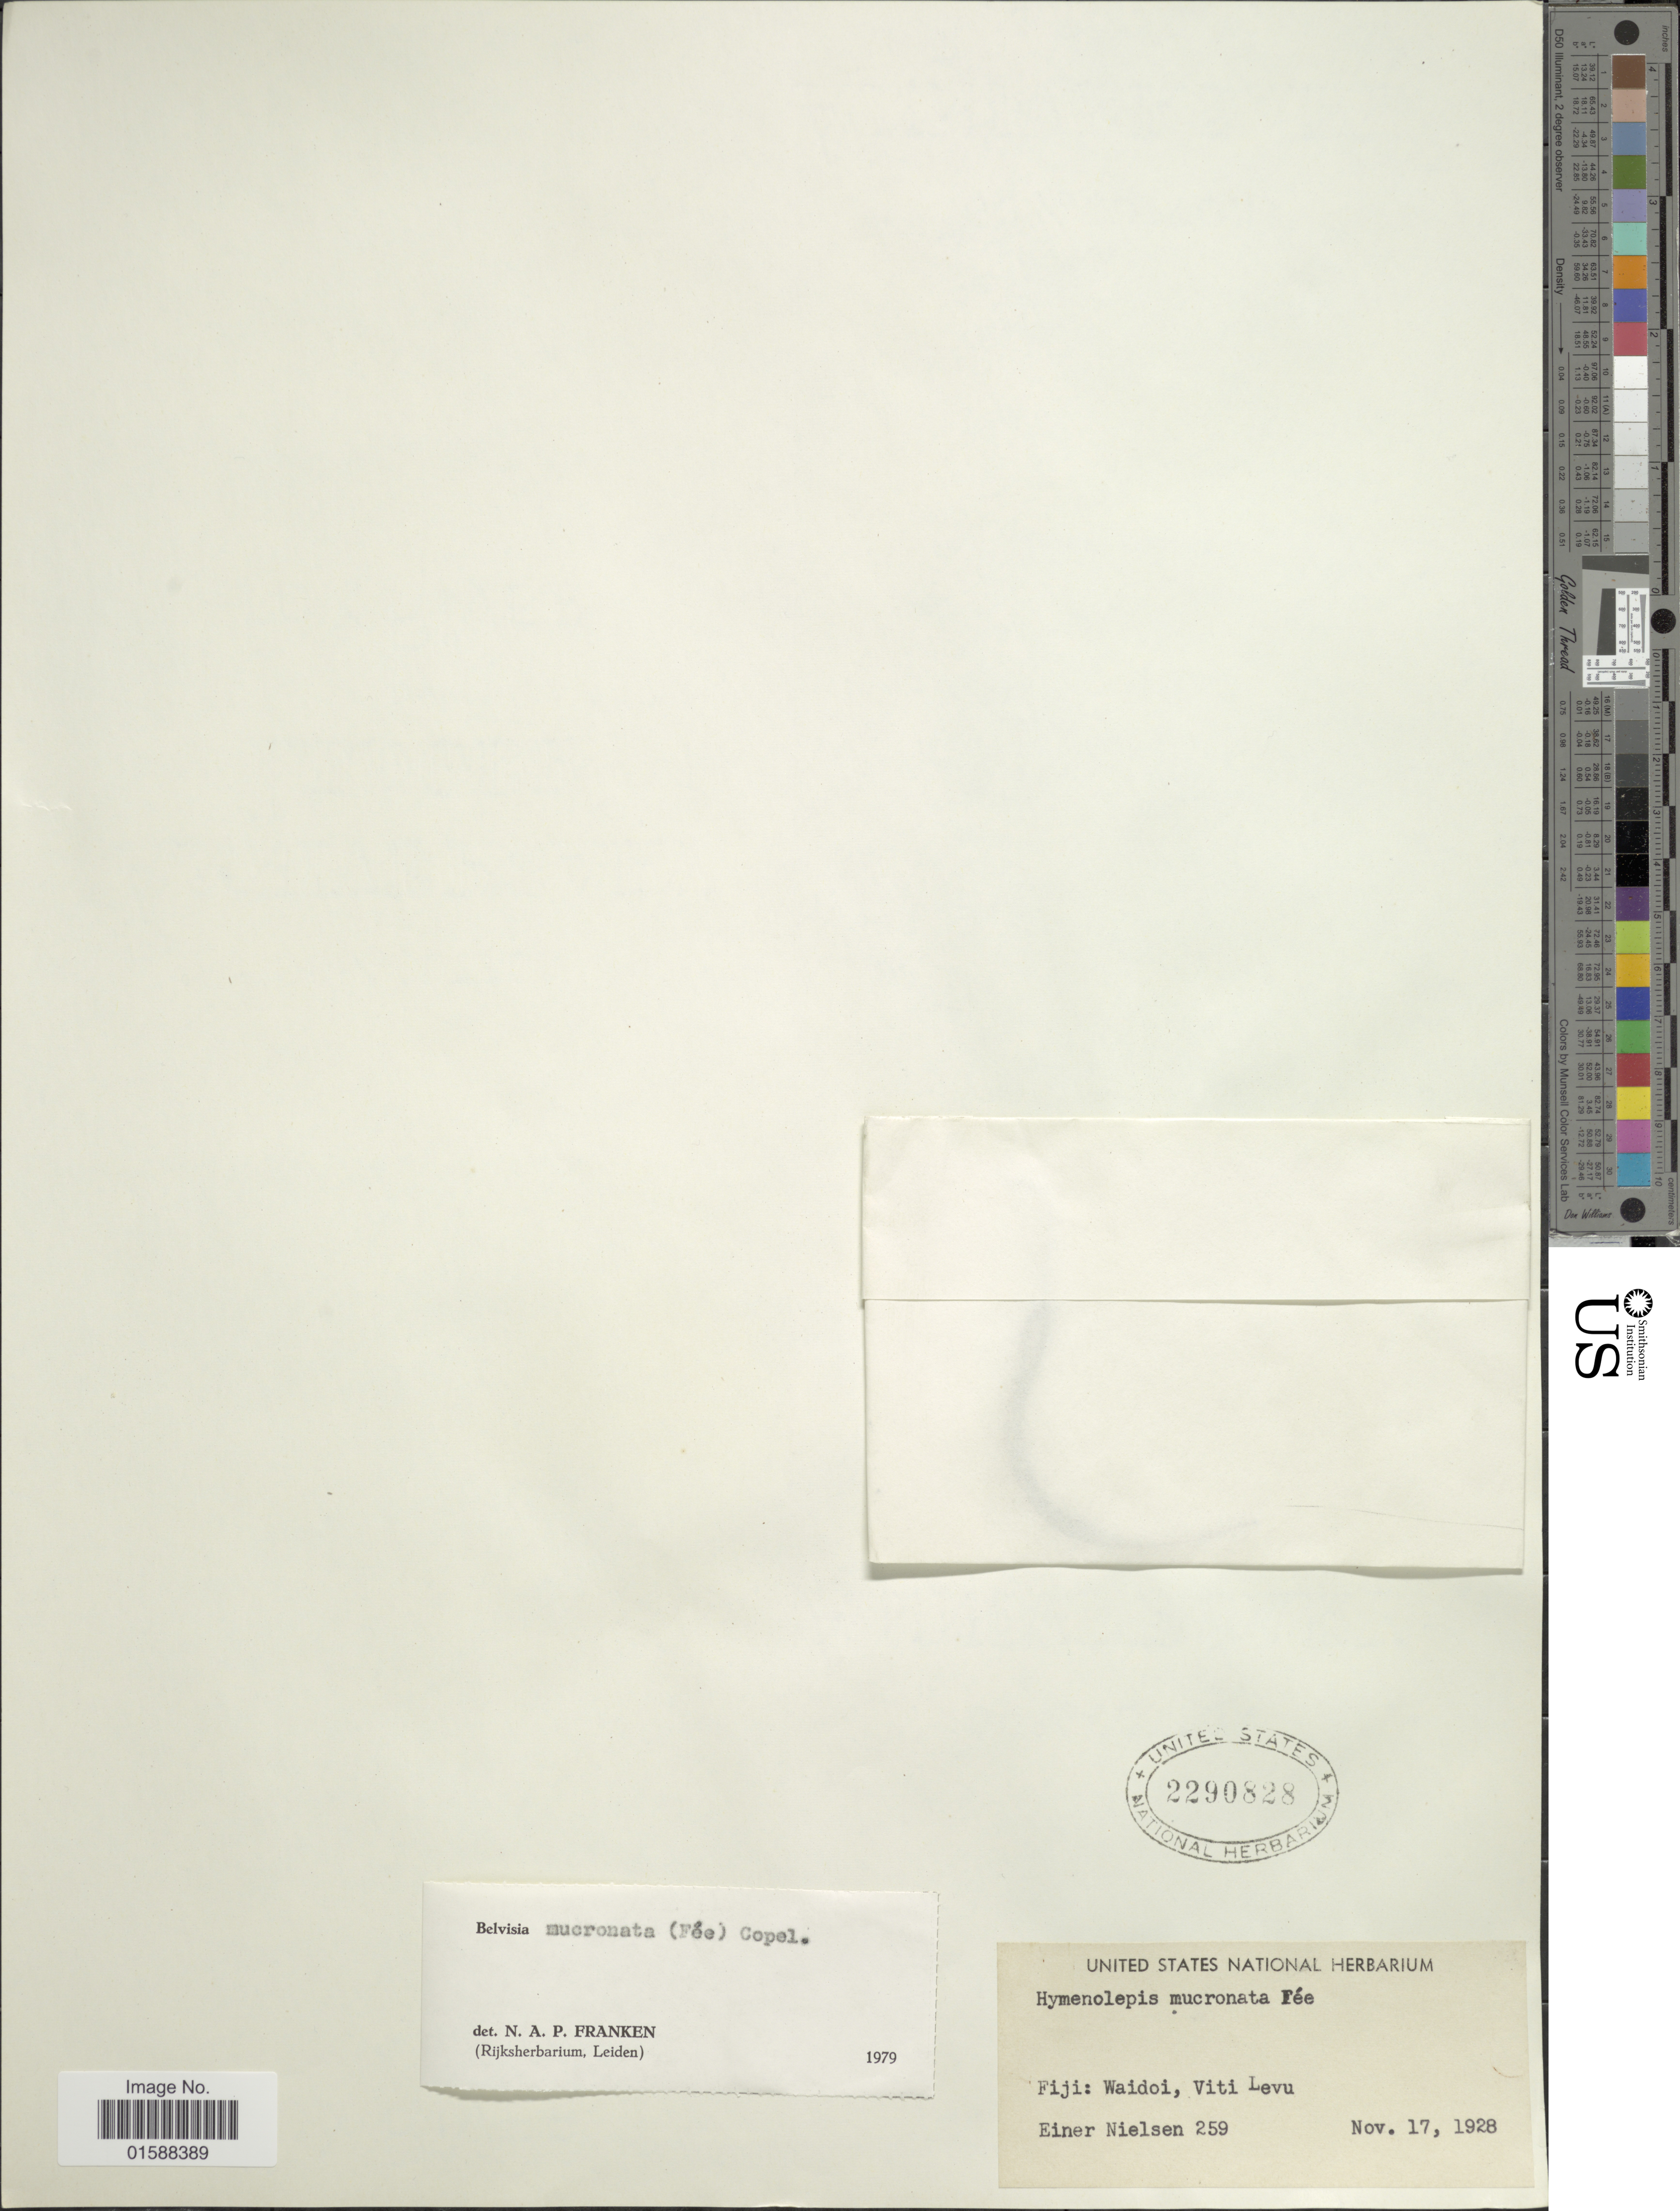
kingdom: Plantae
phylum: Tracheophyta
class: Polypodiopsida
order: Polypodiales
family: Polypodiaceae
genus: Lepisorus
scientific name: Lepisorus mucronatus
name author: (Fée) Li S. Wang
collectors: E. Nielsen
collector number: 259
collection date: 1928-11-17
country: Fiji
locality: Waidoi, Viti Levu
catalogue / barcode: US 2290828